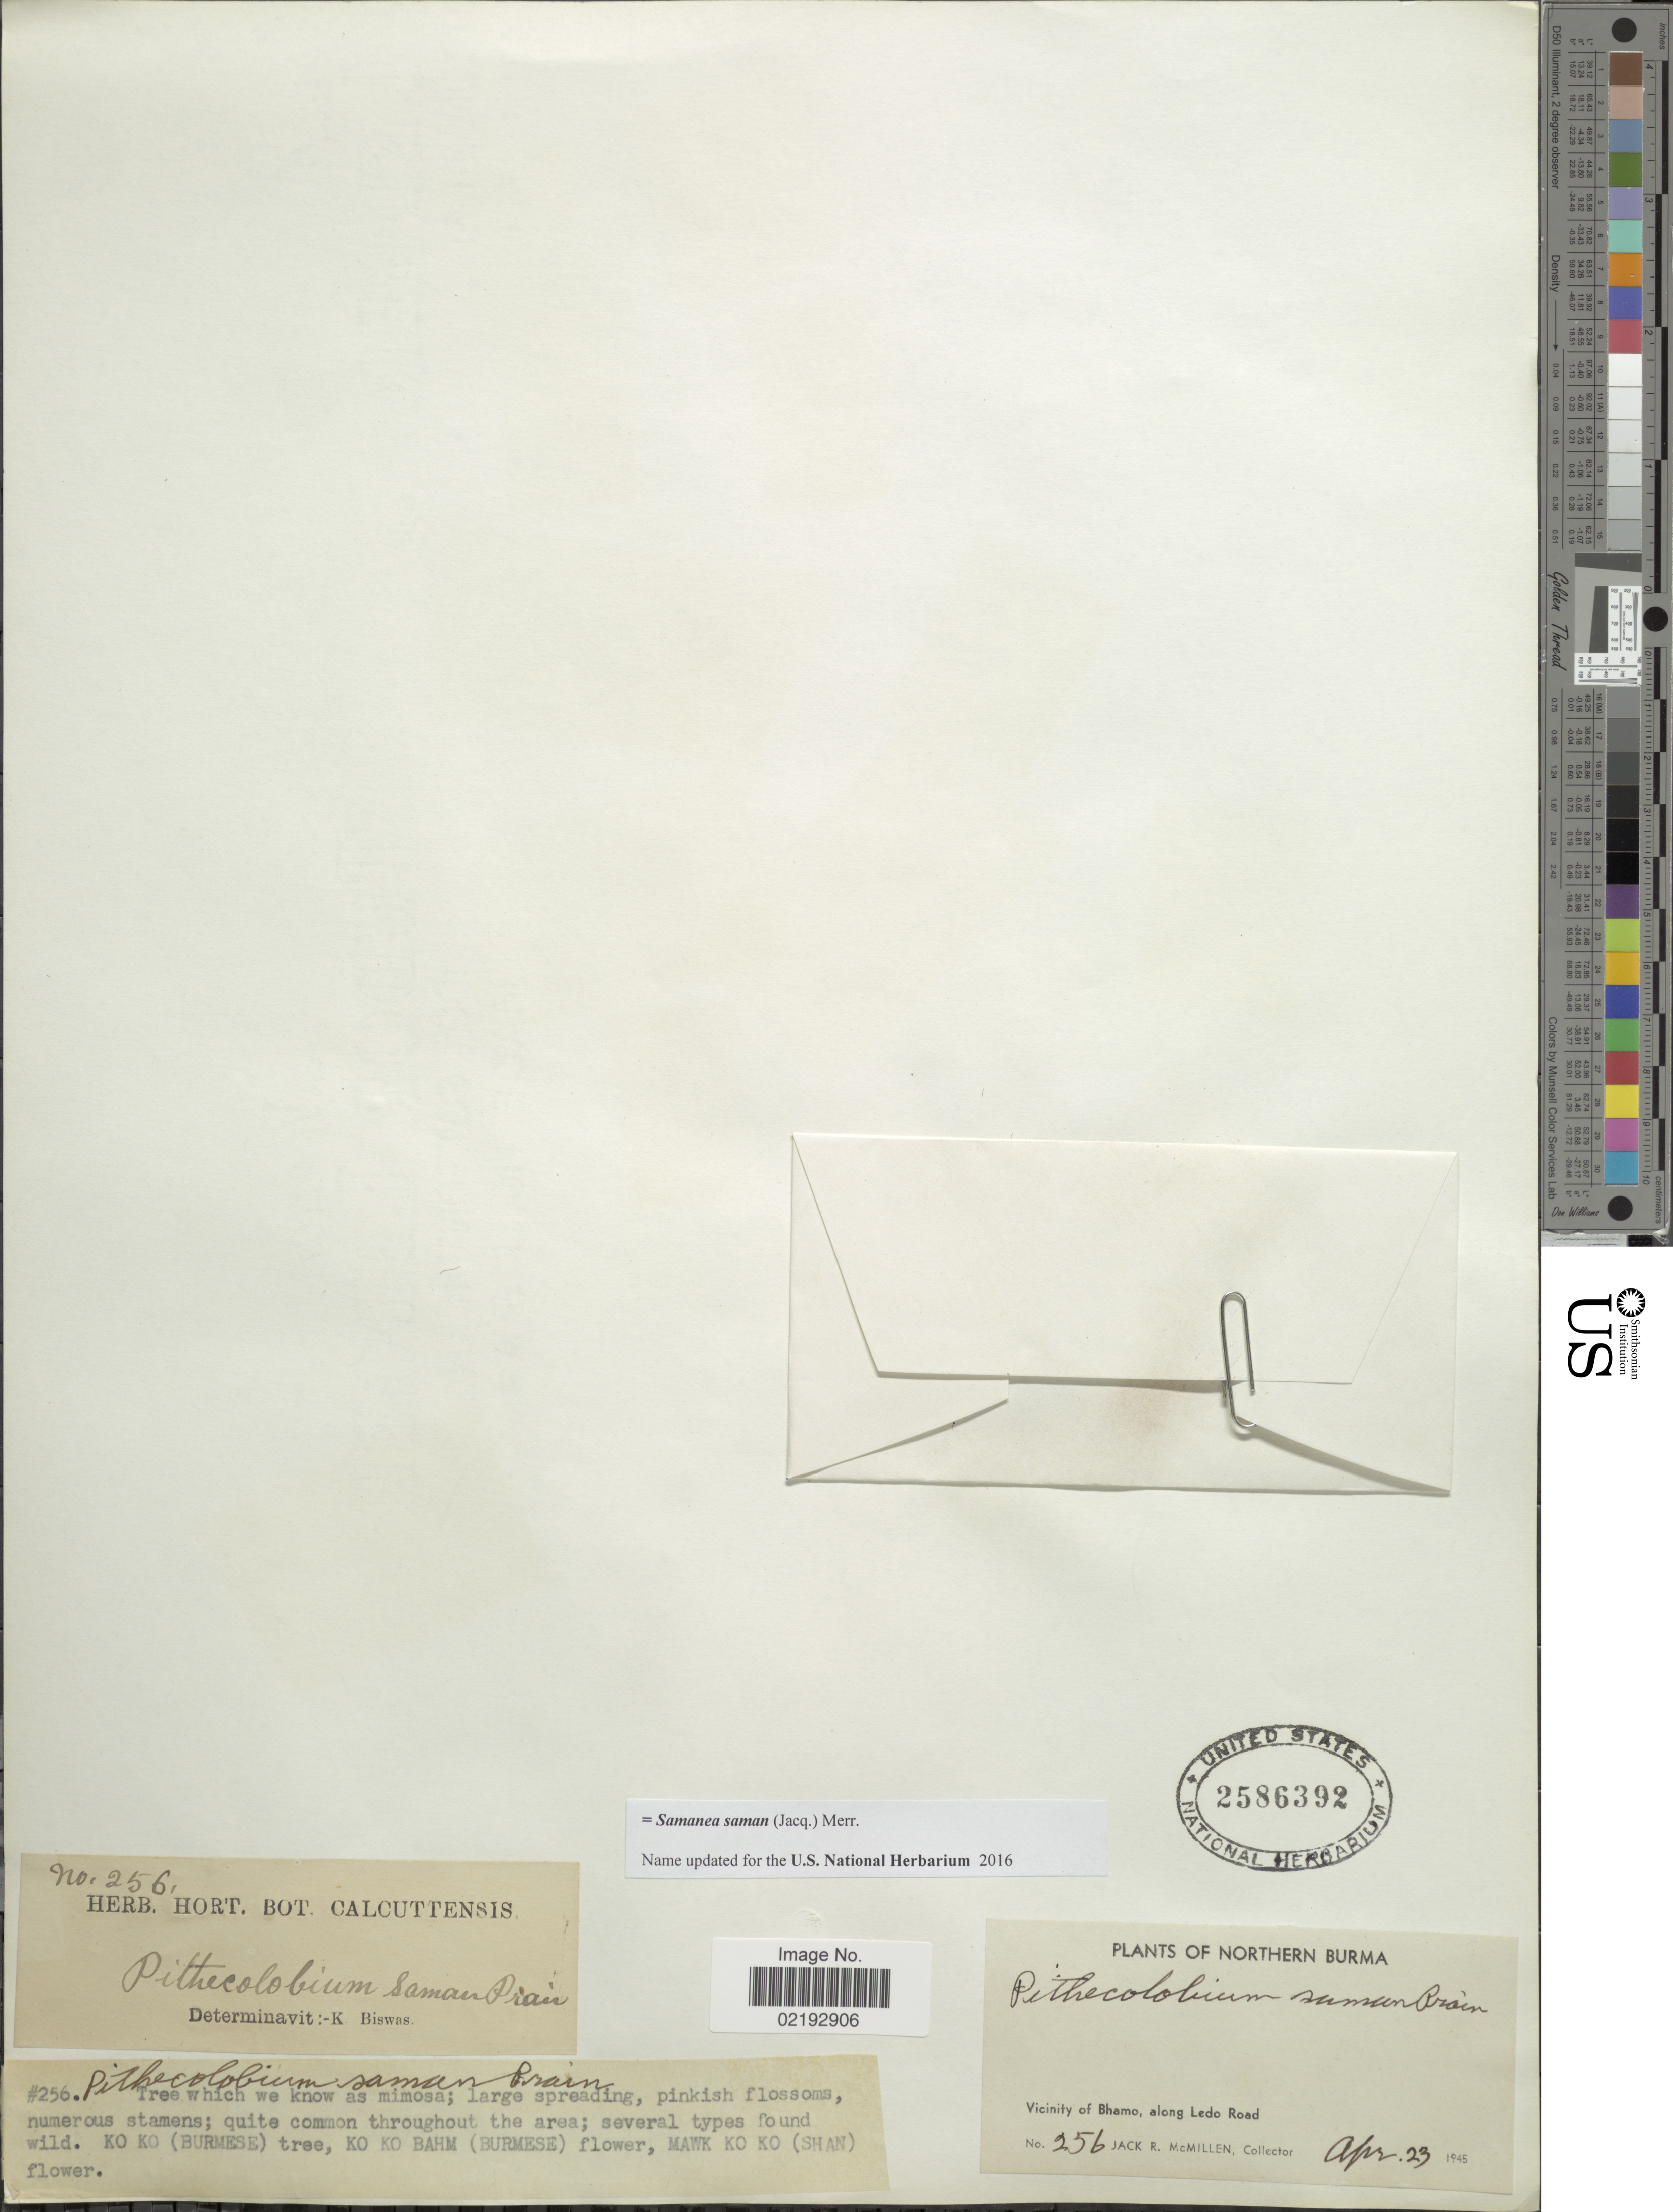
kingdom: Plantae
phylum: Tracheophyta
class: Magnoliopsida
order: Fabales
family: Fabaceae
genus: Samanea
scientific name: Samanea saman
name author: (Jacq.) Merr.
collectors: J. McMillen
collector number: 256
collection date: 1945-04-23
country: Myanmar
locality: Northern Burma, Vicinity of Bhamo, along Ledo Road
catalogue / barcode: US 2586392